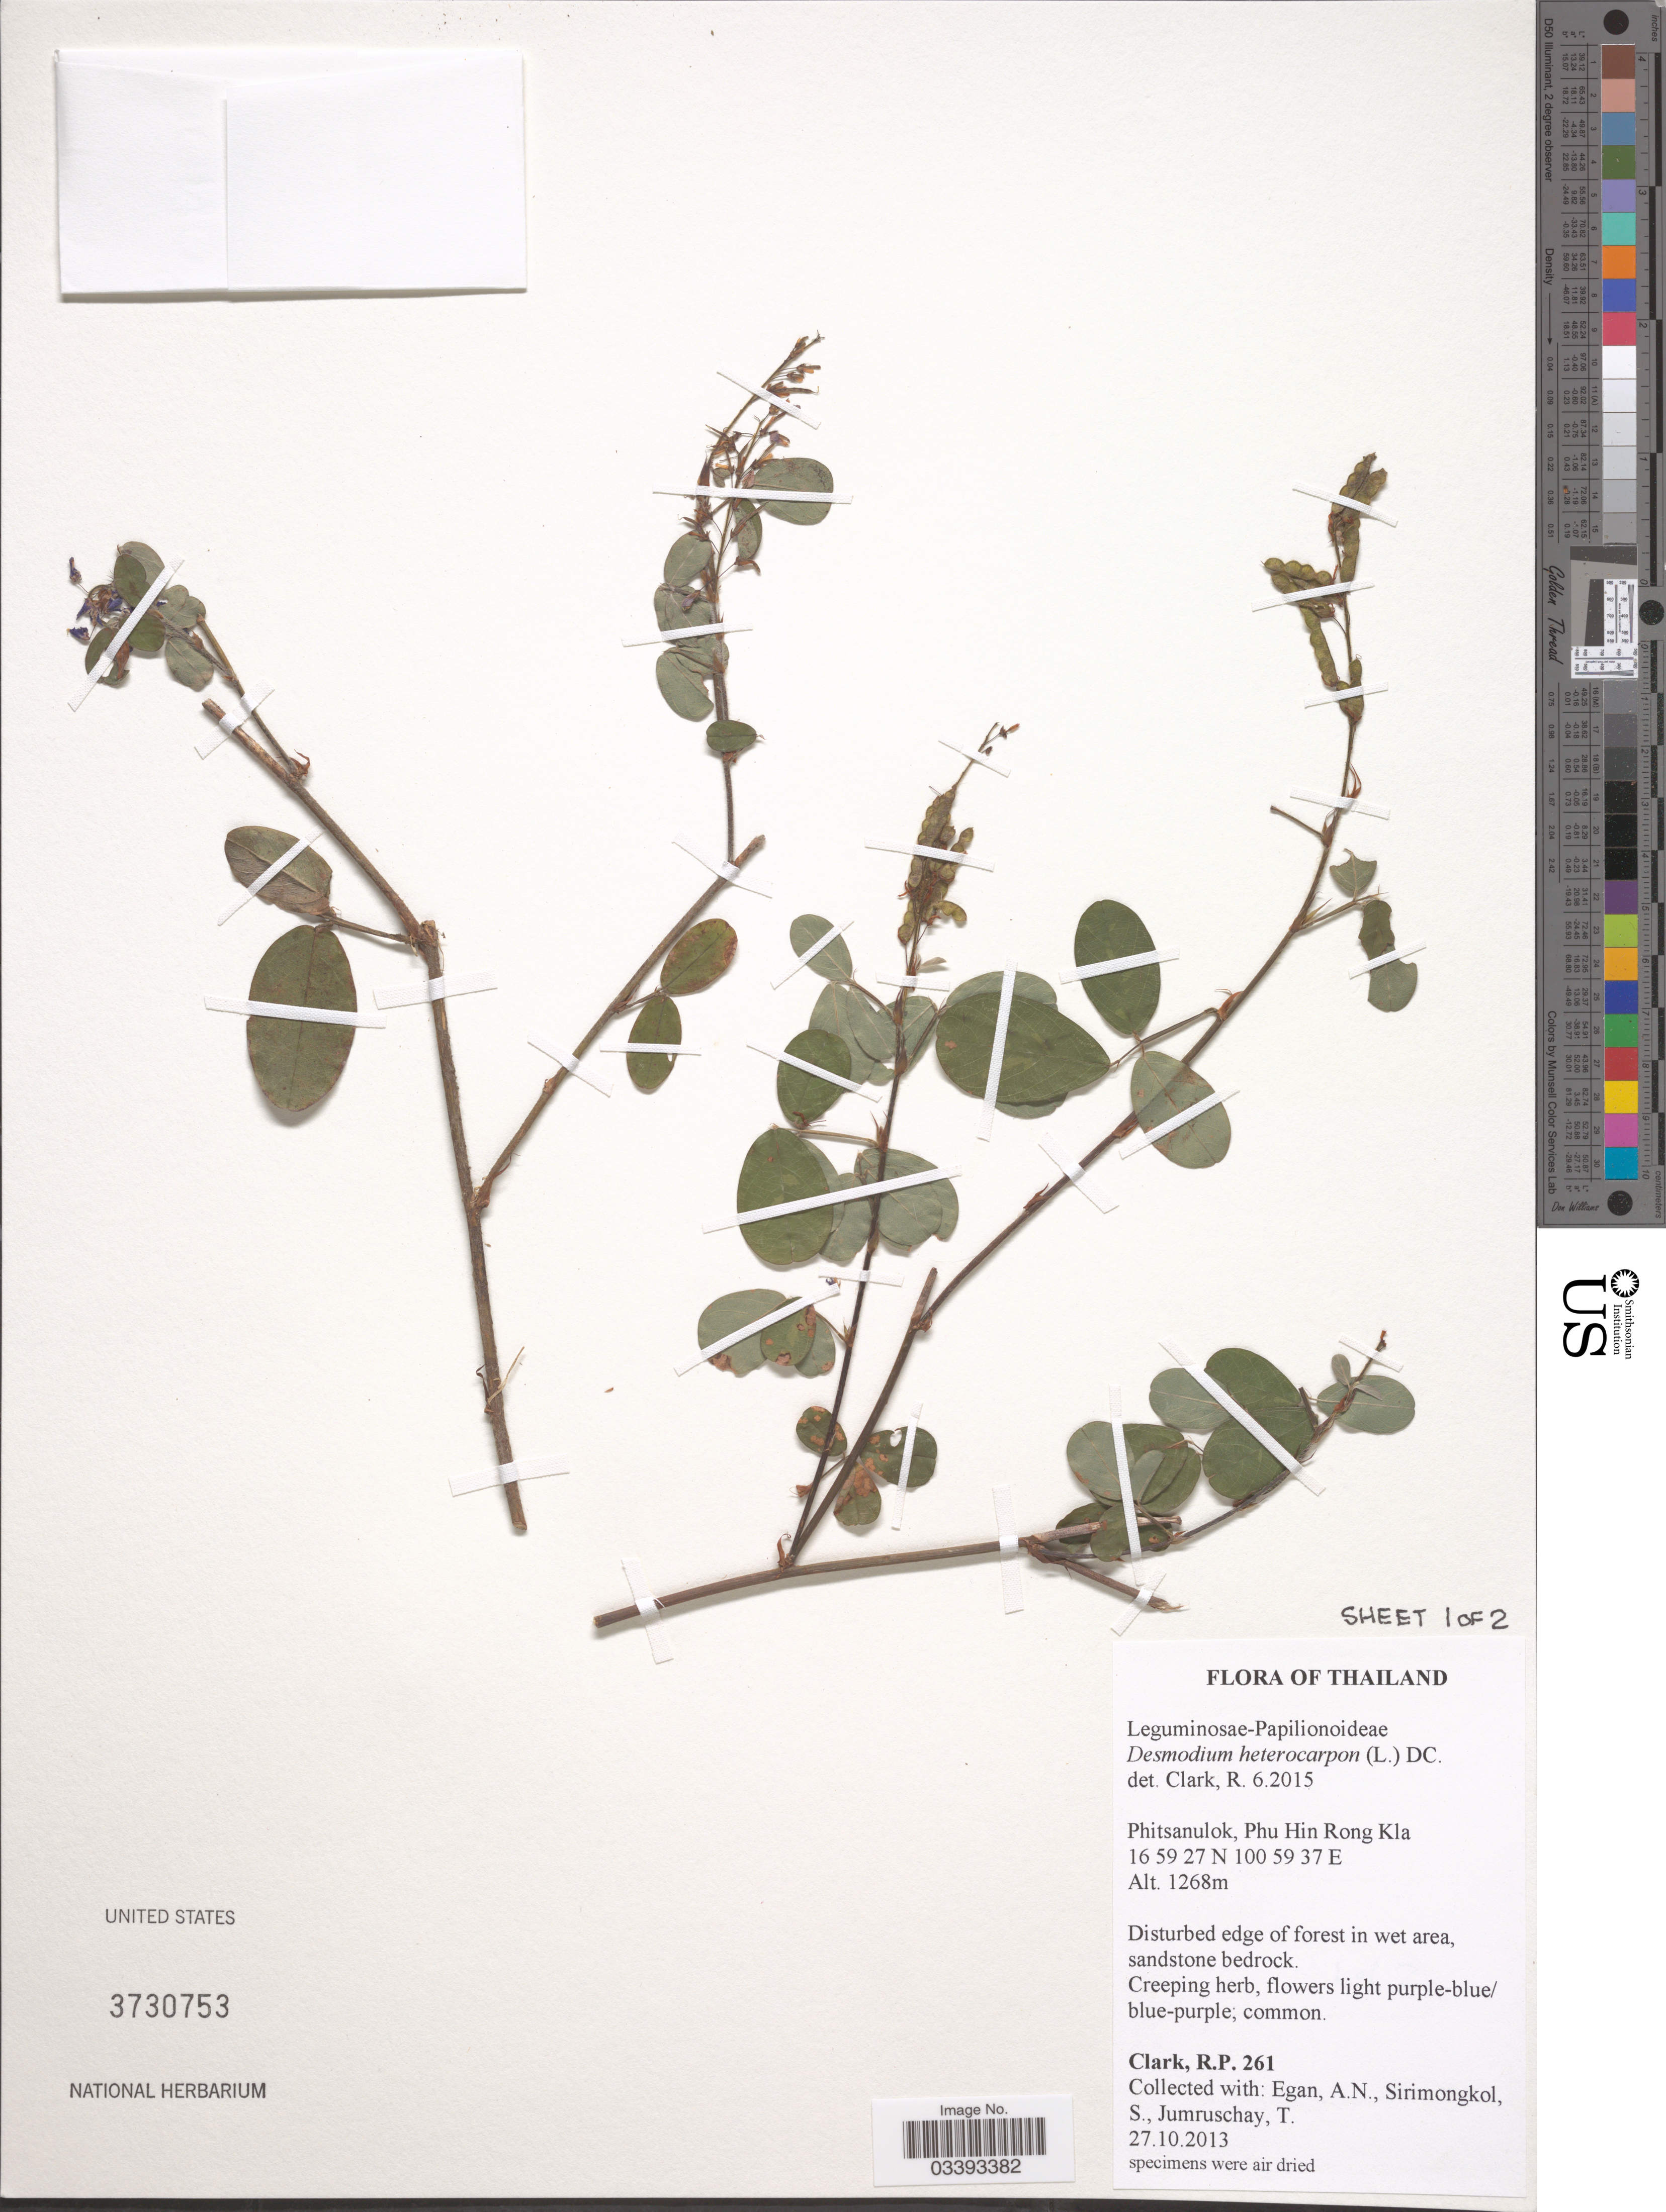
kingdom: Plantae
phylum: Tracheophyta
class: Magnoliopsida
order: Fabales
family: Fabaceae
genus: Grona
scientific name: Grona heterocarpos subsp. heterocarpos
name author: (L.) H. Ohashi & K. Ohashi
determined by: Strong, Mark T., (BOT), Smithsonian Institution - National Museum of Natural History (UNITED STATES)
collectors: R. P. Clark, A. N. Egan, S. Sirimongkol & T. Jumruschay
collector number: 261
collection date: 2013-10-27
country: Thailand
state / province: Phitsanulok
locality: Phu Hin Rong Kla.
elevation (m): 1268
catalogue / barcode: US 3730753